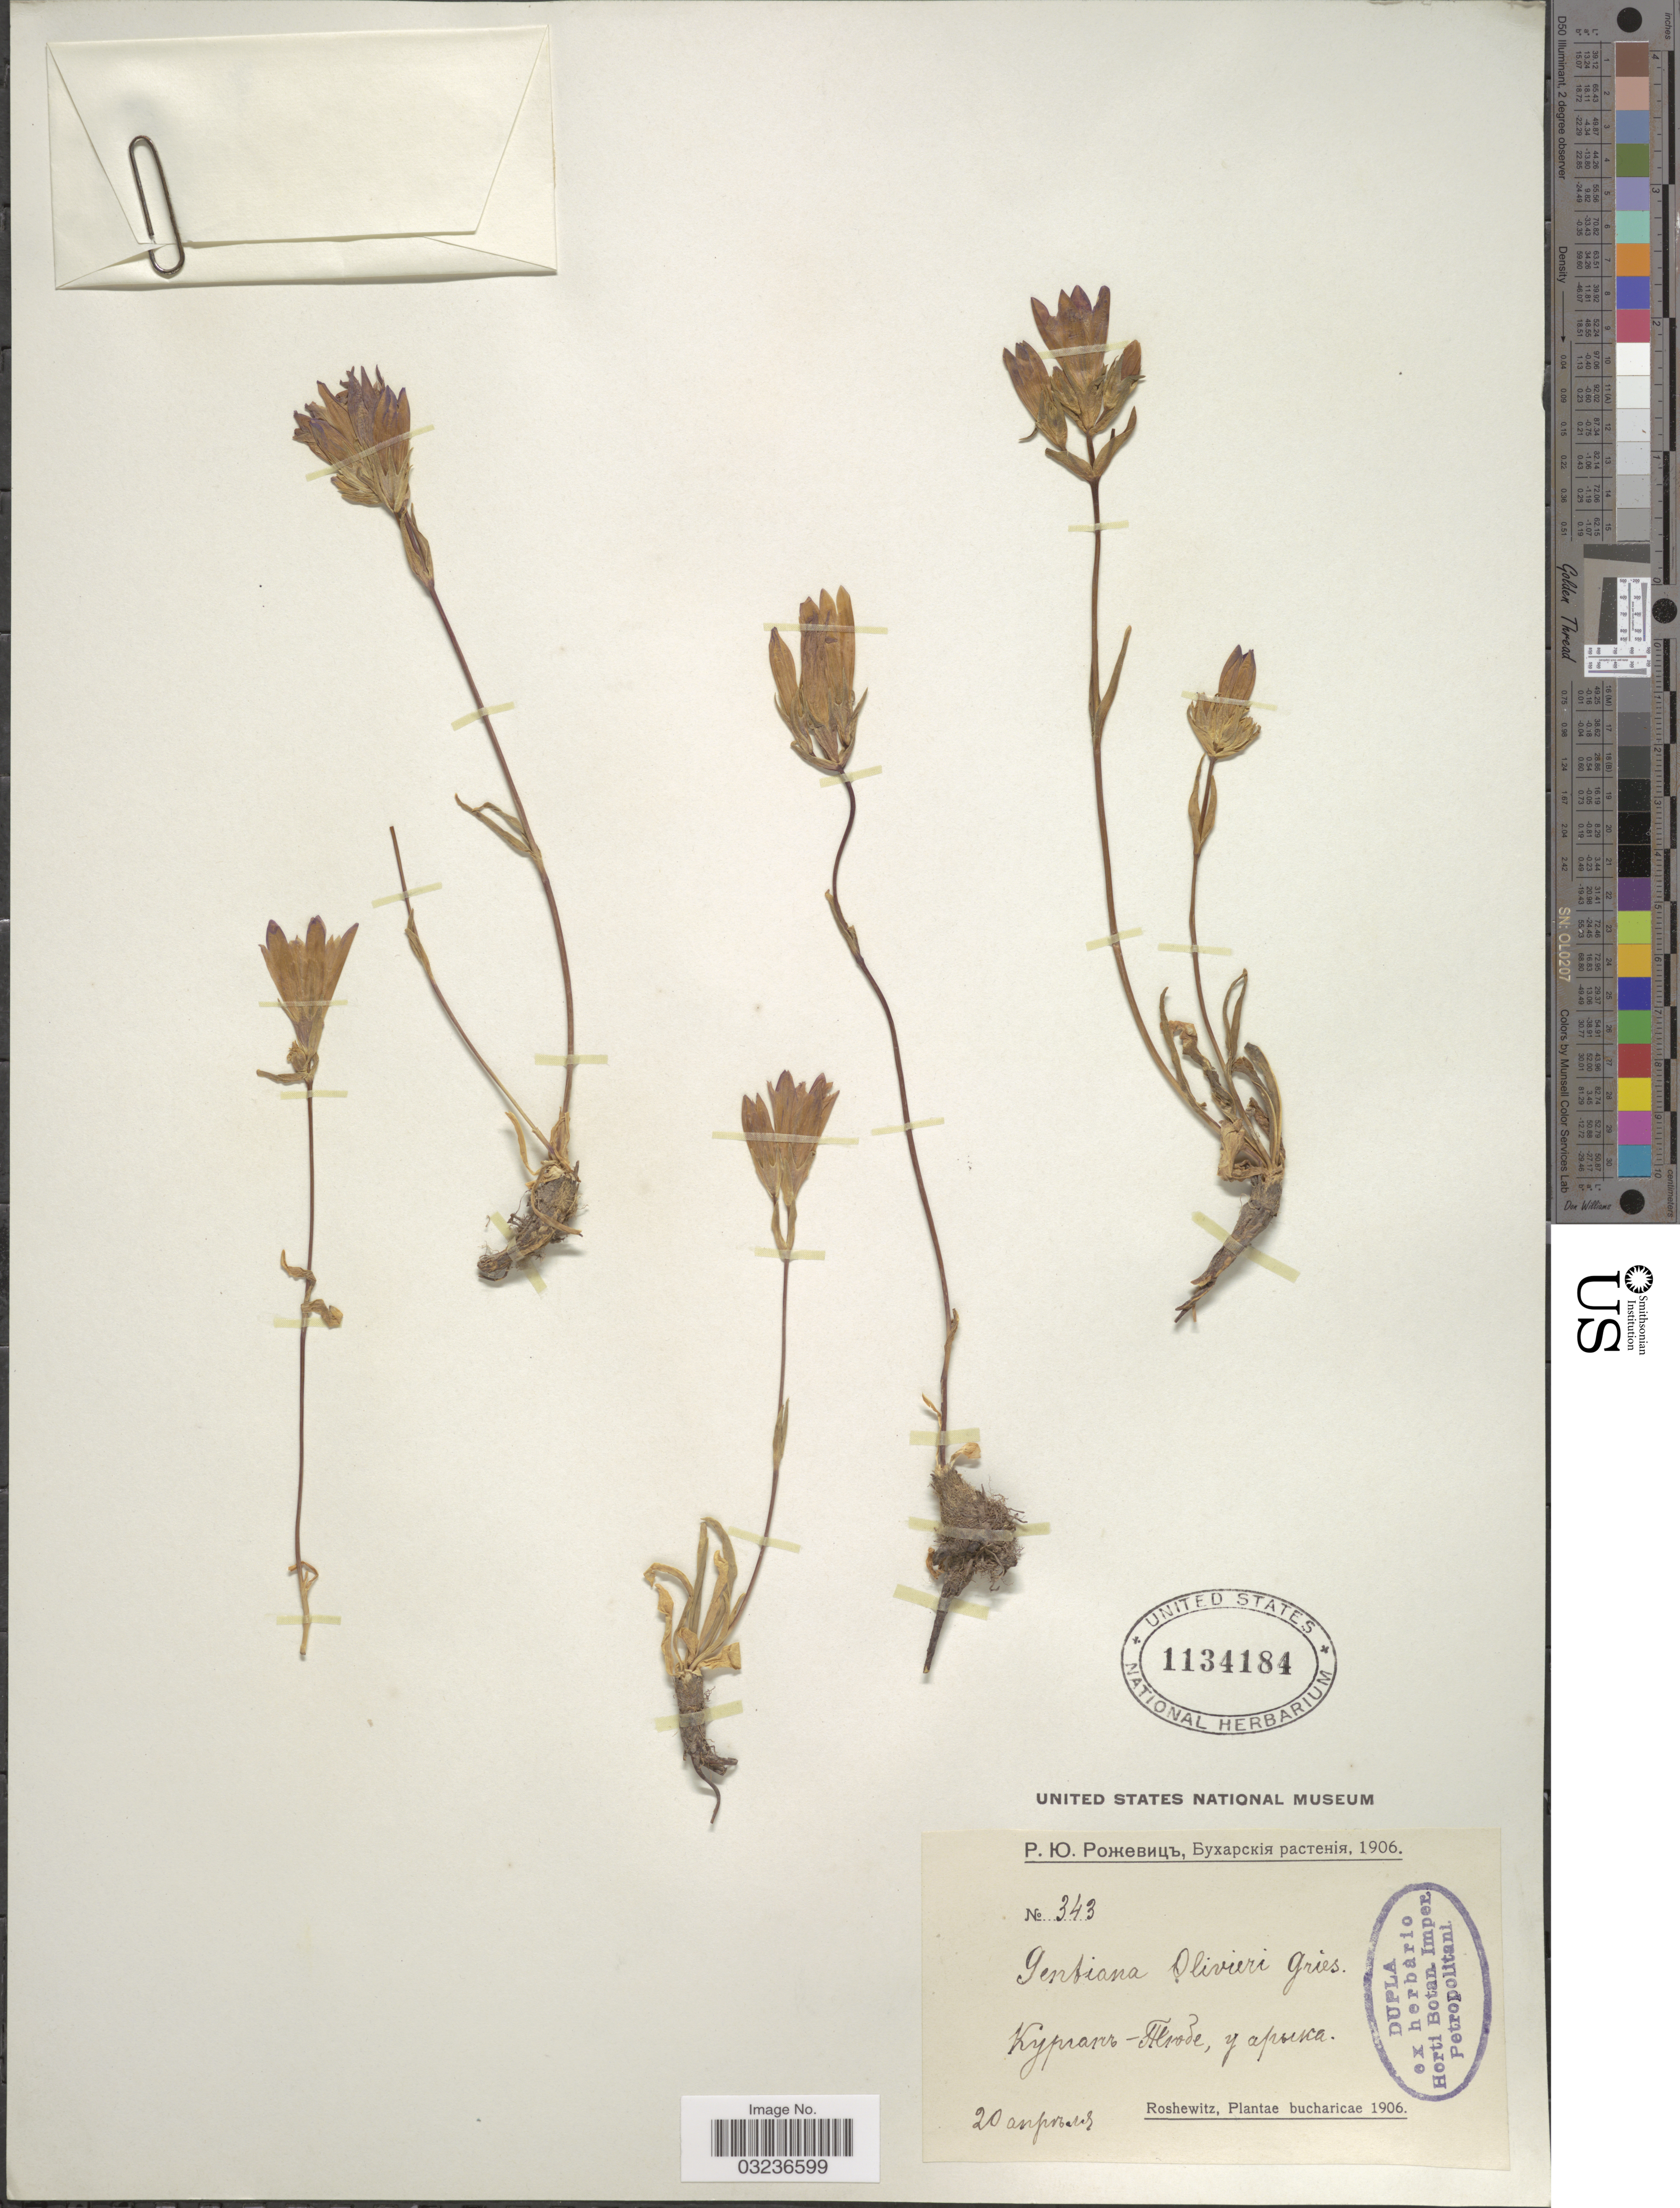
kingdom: Plantae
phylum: Tracheophyta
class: Magnoliopsida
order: Gentianales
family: Gentianaceae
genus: Gentiana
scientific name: Gentiana decumbens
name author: L. f.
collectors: Roshevitz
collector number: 343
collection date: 1906-04-20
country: Uzbekistan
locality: X. Bucharicae.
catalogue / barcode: US 1134184